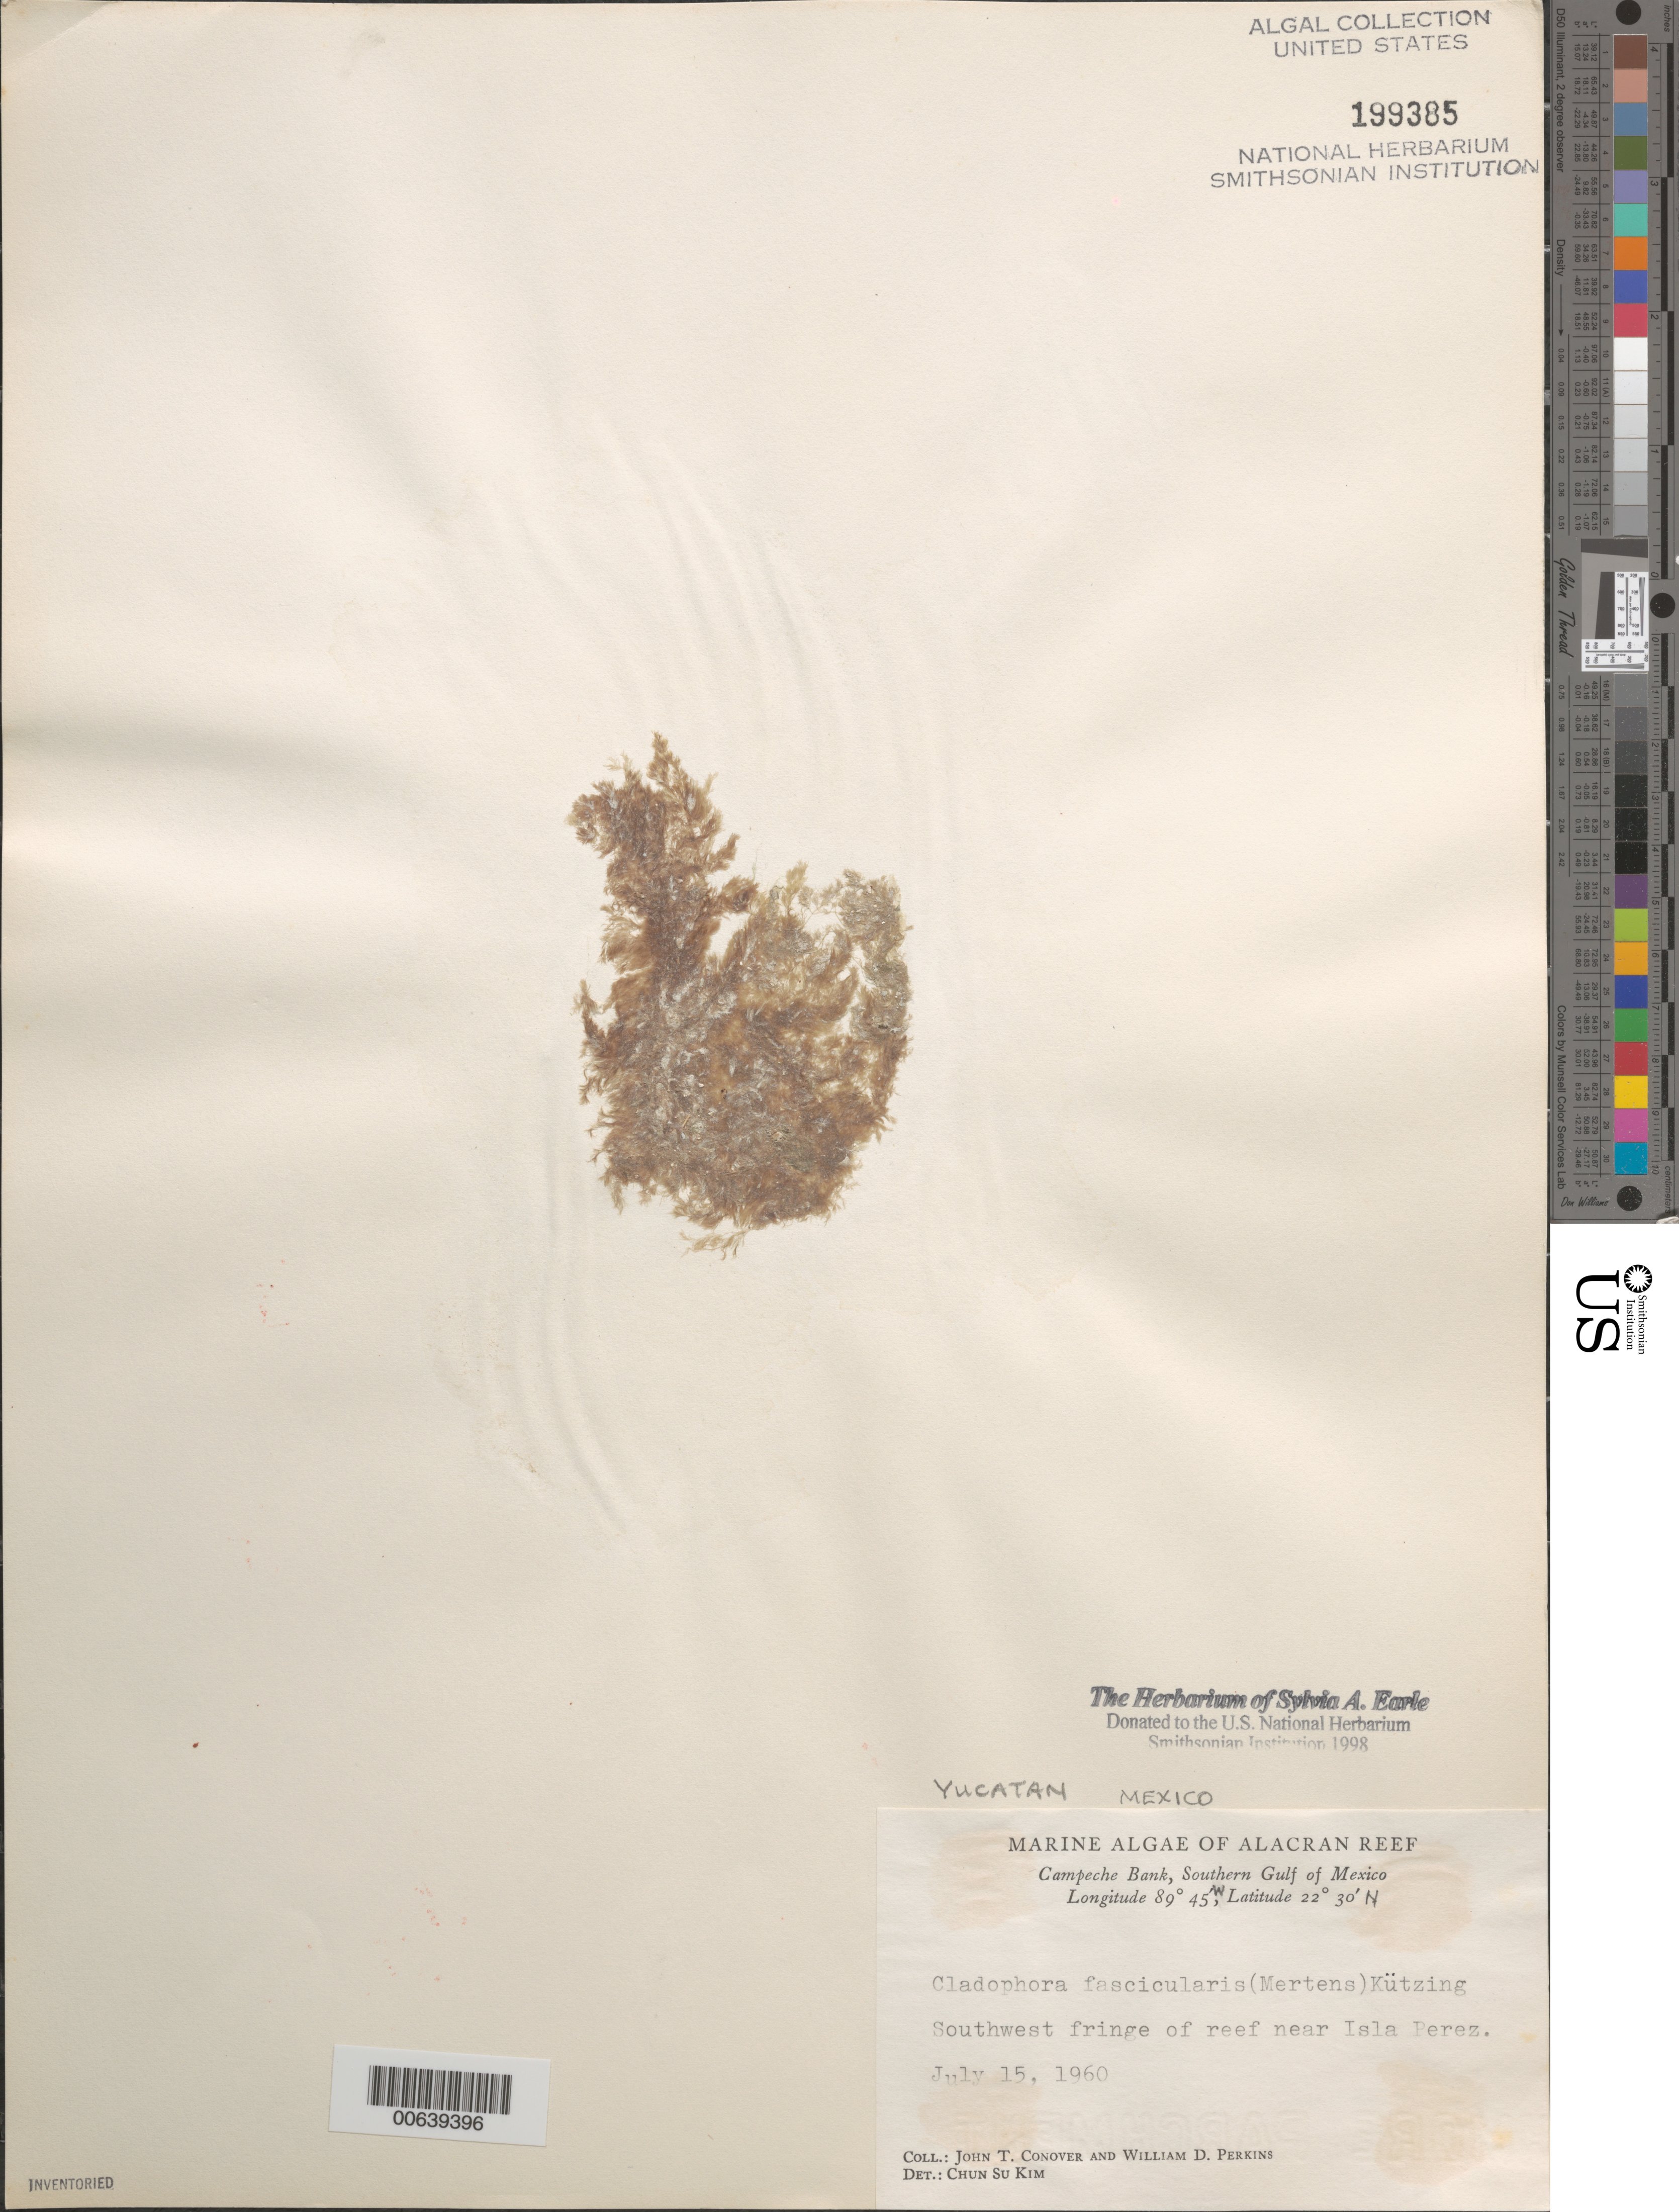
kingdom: Plantae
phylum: Chlorophyta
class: Ulvophyceae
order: Ulvales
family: Ulvaceae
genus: Ulva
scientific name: Ulva linza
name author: L.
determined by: Algae name updating Project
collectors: J. T. Conover & W. D. Perkins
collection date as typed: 15 Jul 1960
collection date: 1960-07-15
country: Mexico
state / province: Yucatán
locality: Alacran Reef, near Isla Perez, Campeche Bank, southern Gulf of Mexico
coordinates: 22 30' N, 89 45' W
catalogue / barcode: US 199385